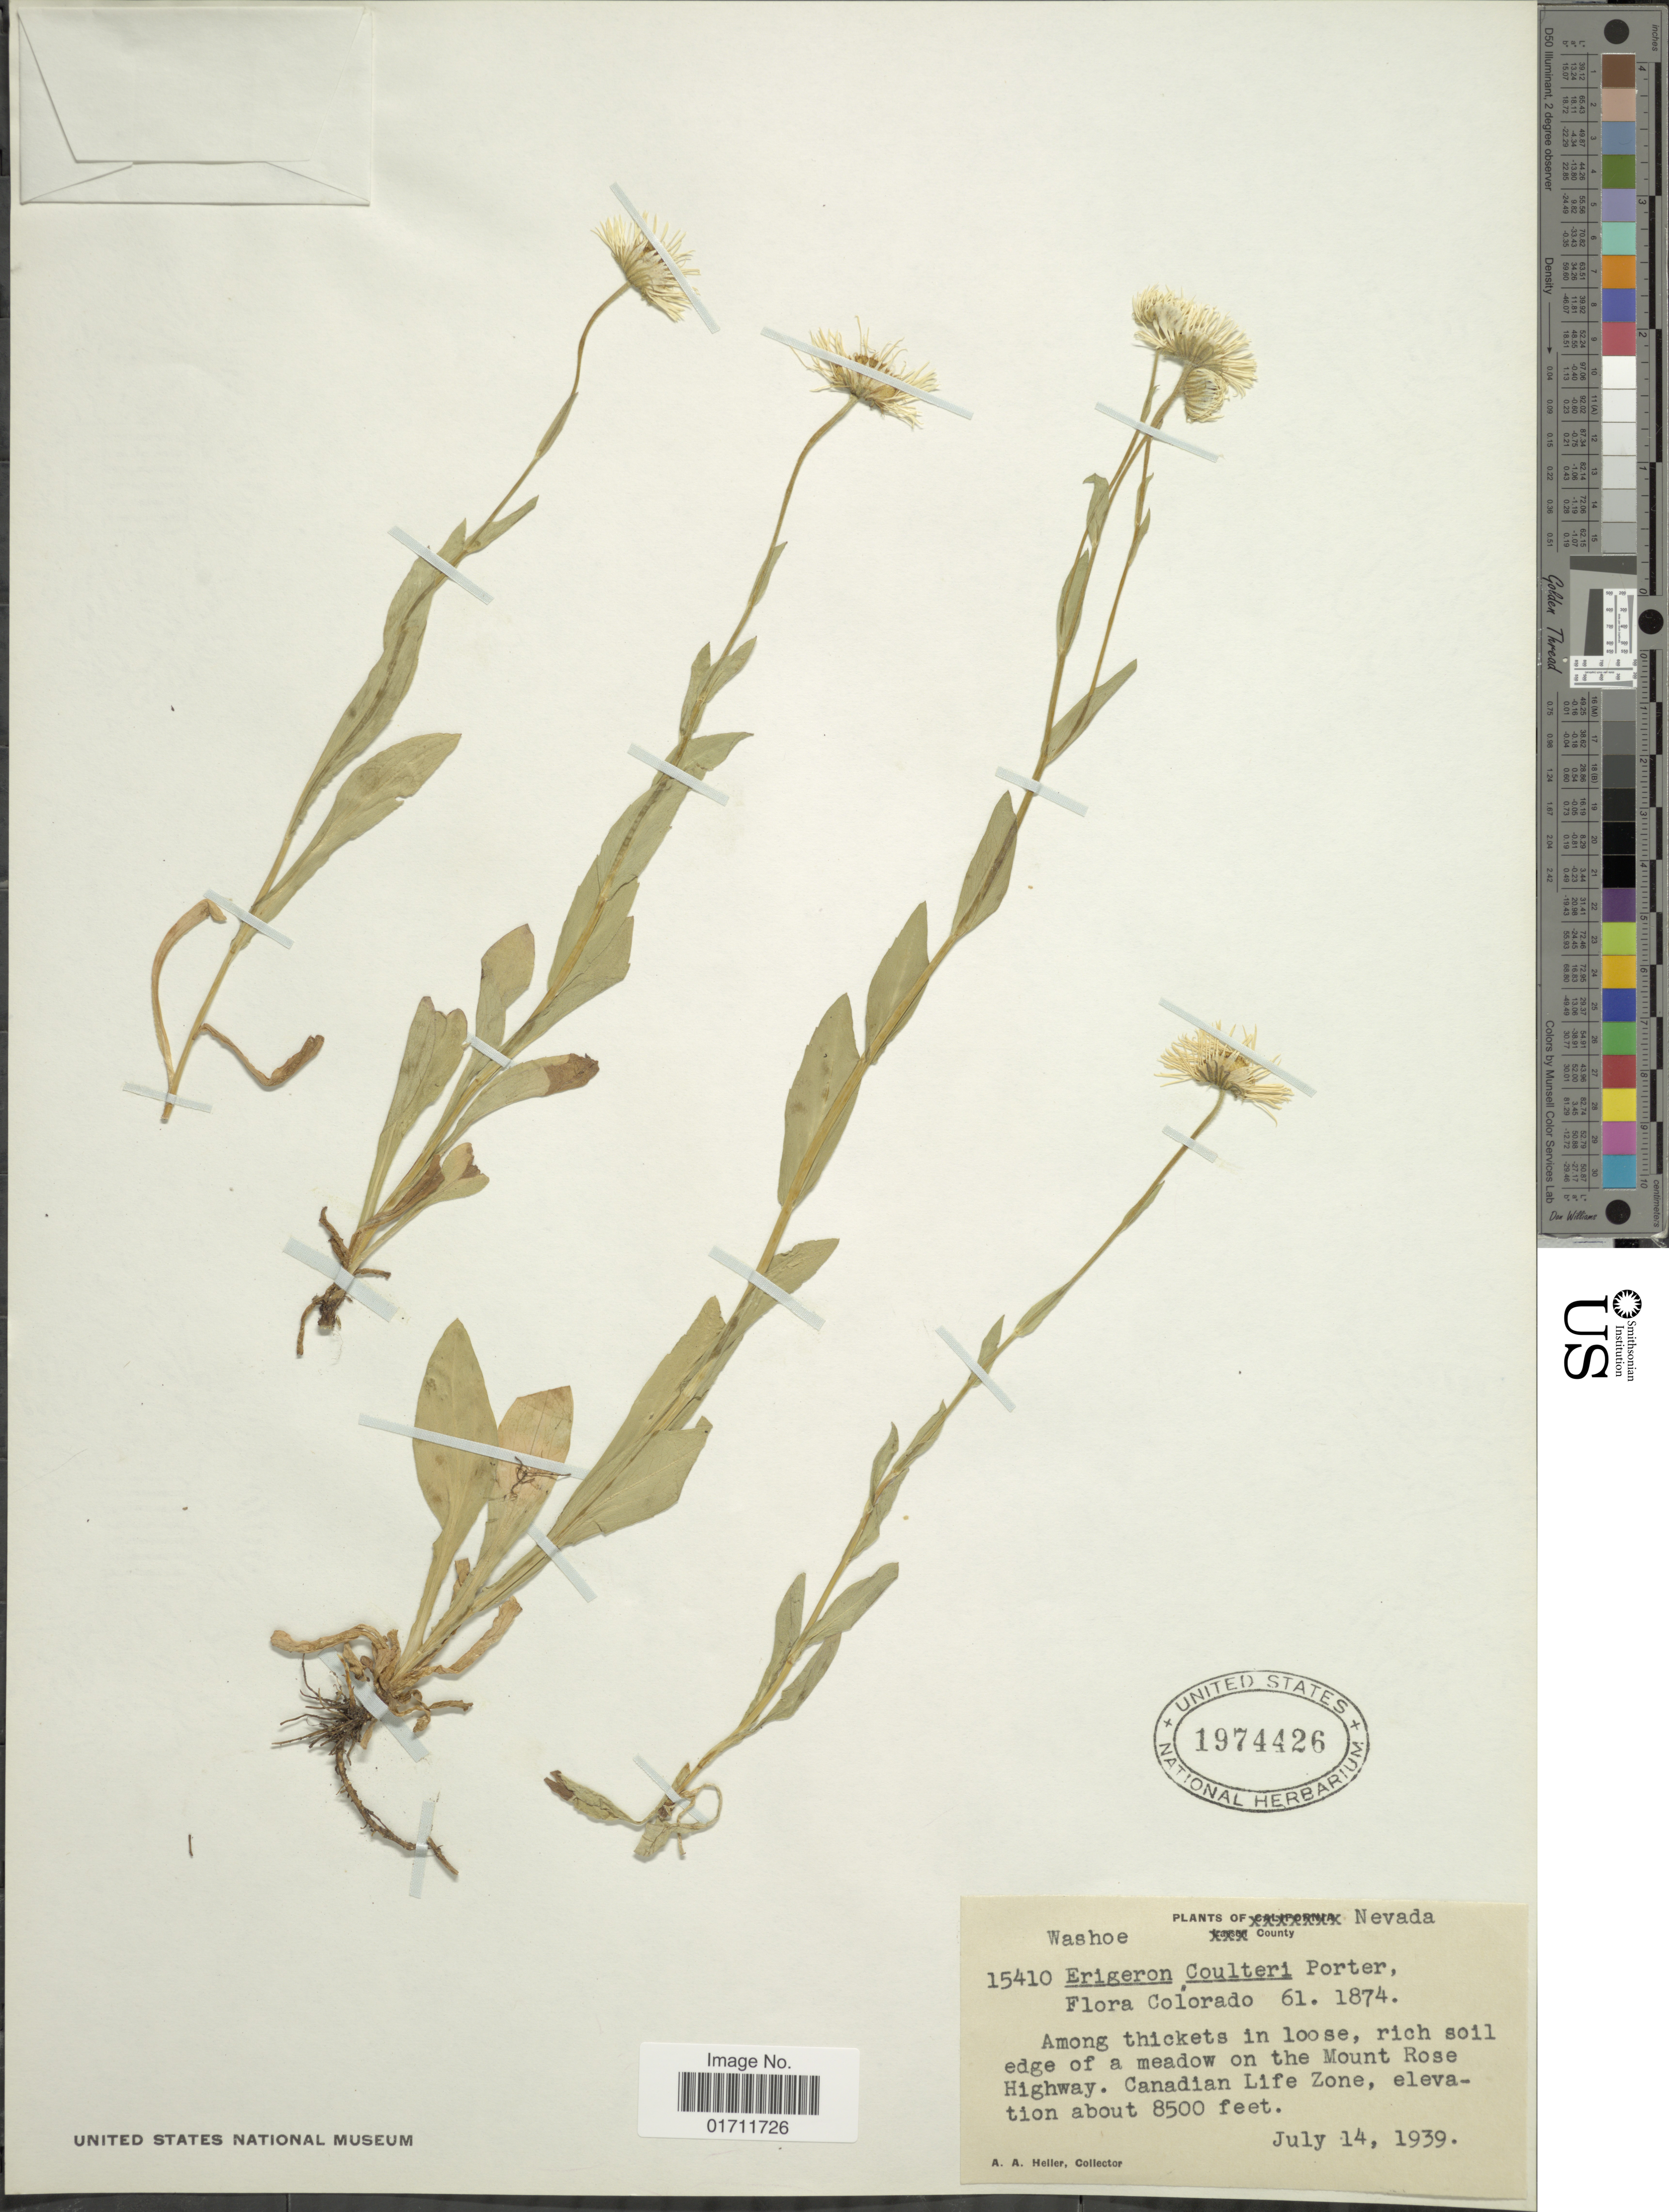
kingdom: Plantae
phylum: Tracheophyta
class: Magnoliopsida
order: Asterales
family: Asteraceae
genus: Erigeron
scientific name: Erigeron coulteri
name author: Porter in Porter & J.M. Coult.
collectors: A. A. Heller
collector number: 15410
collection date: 1939-07-14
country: United States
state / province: Nevada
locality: Washoe County, Among thickets in loose, rich soil edge of a neadow on the Mount Rose Highway. Canadian Life Zone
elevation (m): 2591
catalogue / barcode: US 1974426